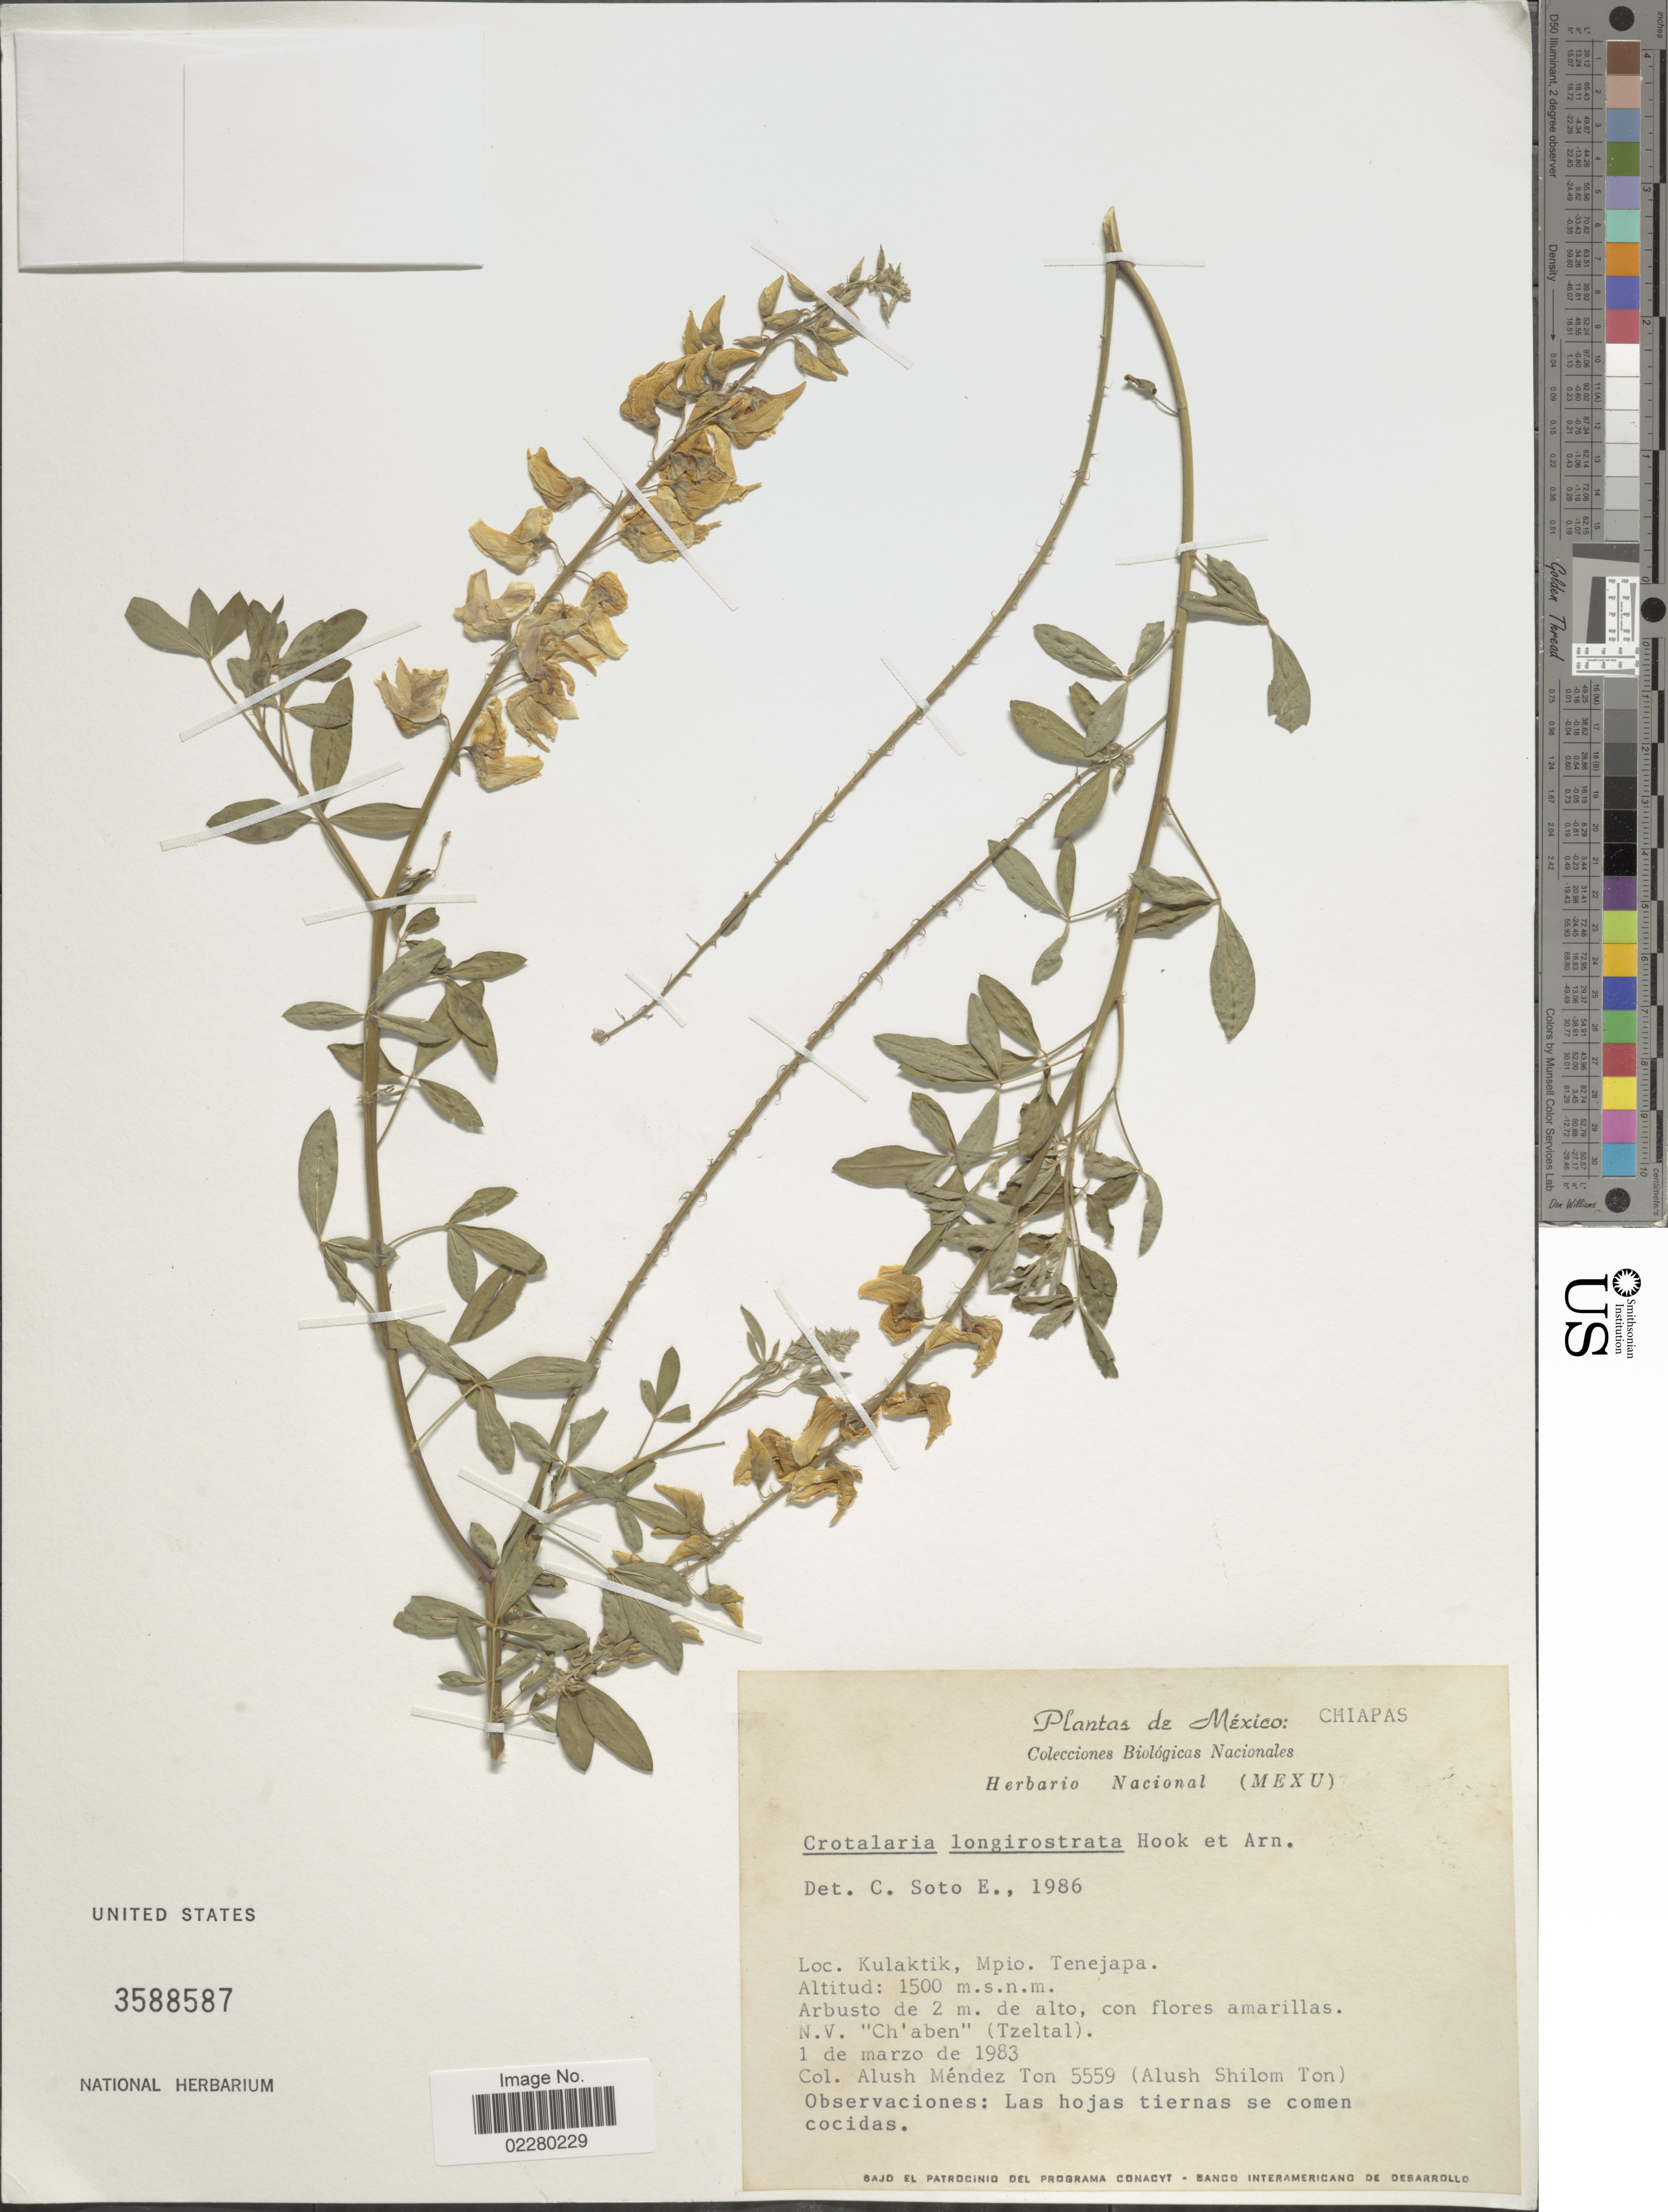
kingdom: Plantae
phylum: Tracheophyta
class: Magnoliopsida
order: Fabales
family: Fabaceae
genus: Crotalaria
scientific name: Crotalaria longirostrata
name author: Hook. & Arn.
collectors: A. S. Ton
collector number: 5559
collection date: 1983-03-01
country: Mexico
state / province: Chiapas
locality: Kulaktik, Mpio. Tenejapa.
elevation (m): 1500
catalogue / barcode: US 3588587